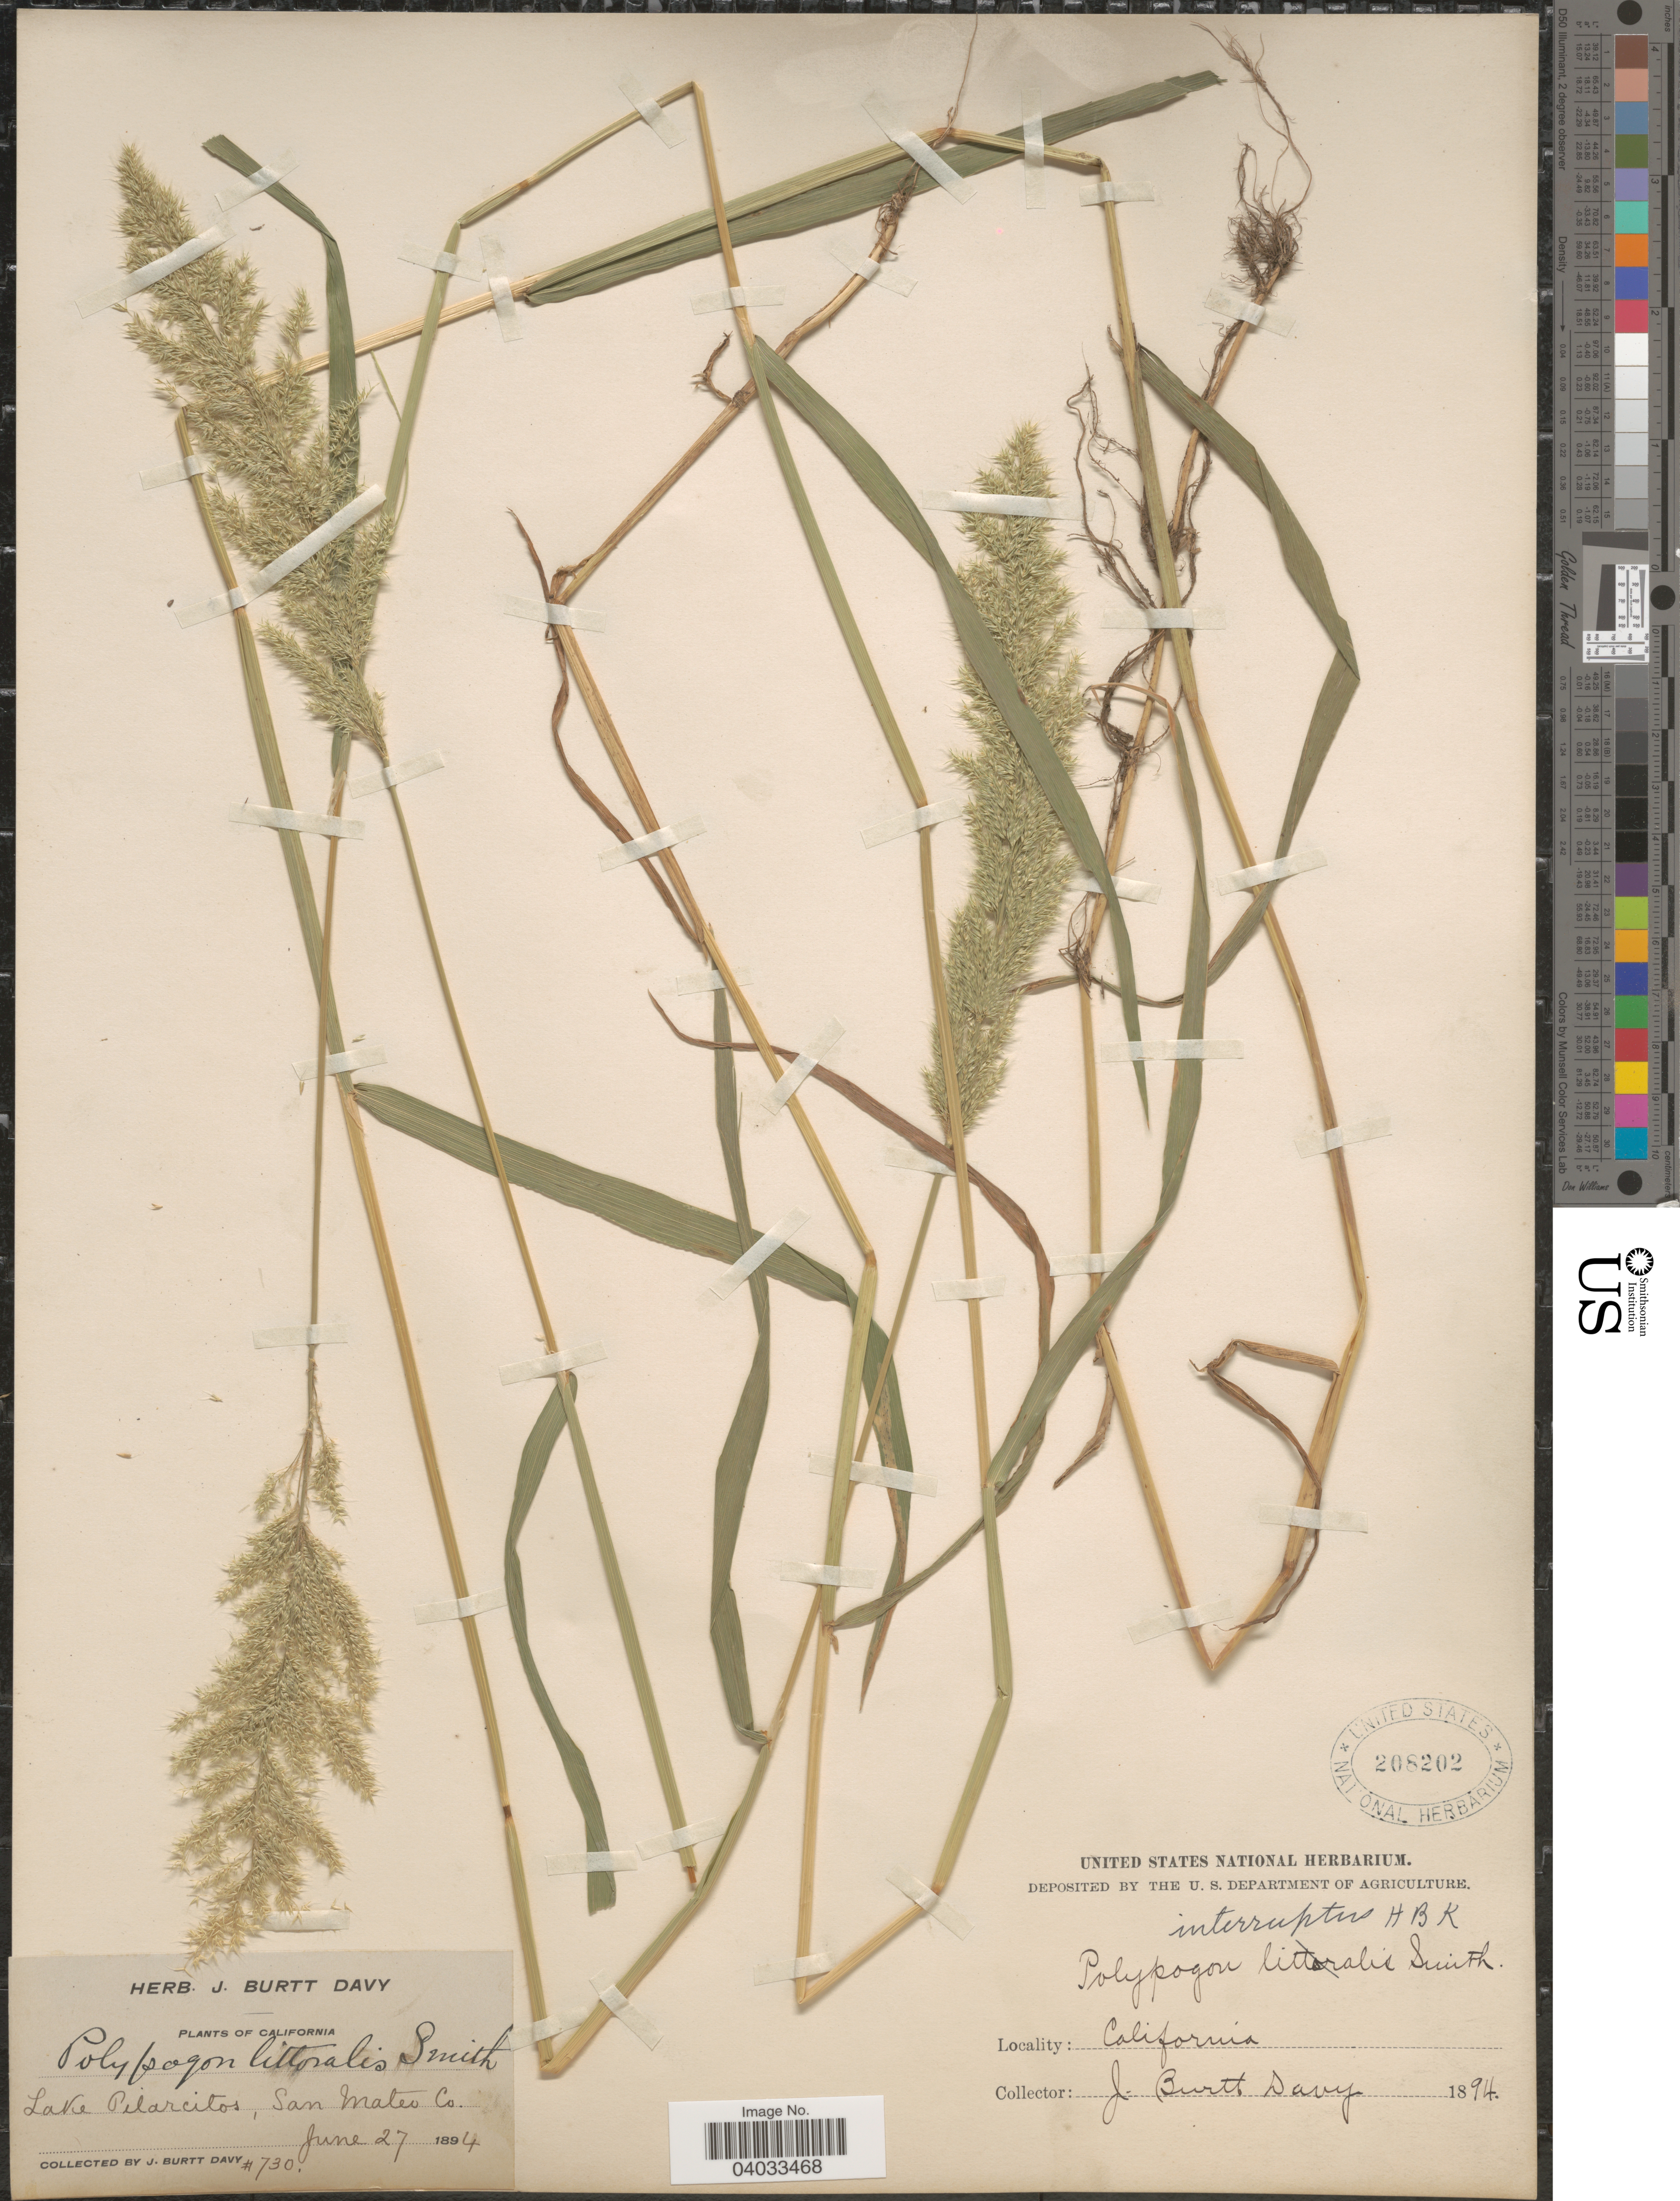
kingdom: Plantae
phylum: Tracheophyta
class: Liliopsida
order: Poales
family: Poaceae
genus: Polypogon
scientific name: Polypogon interruptus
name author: Kunth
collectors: J. Burtt Davy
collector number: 730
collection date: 1894-06-27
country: United States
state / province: California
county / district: San Mateo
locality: Lake Pilarcitos, San Mateo Co.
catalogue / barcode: US 208202